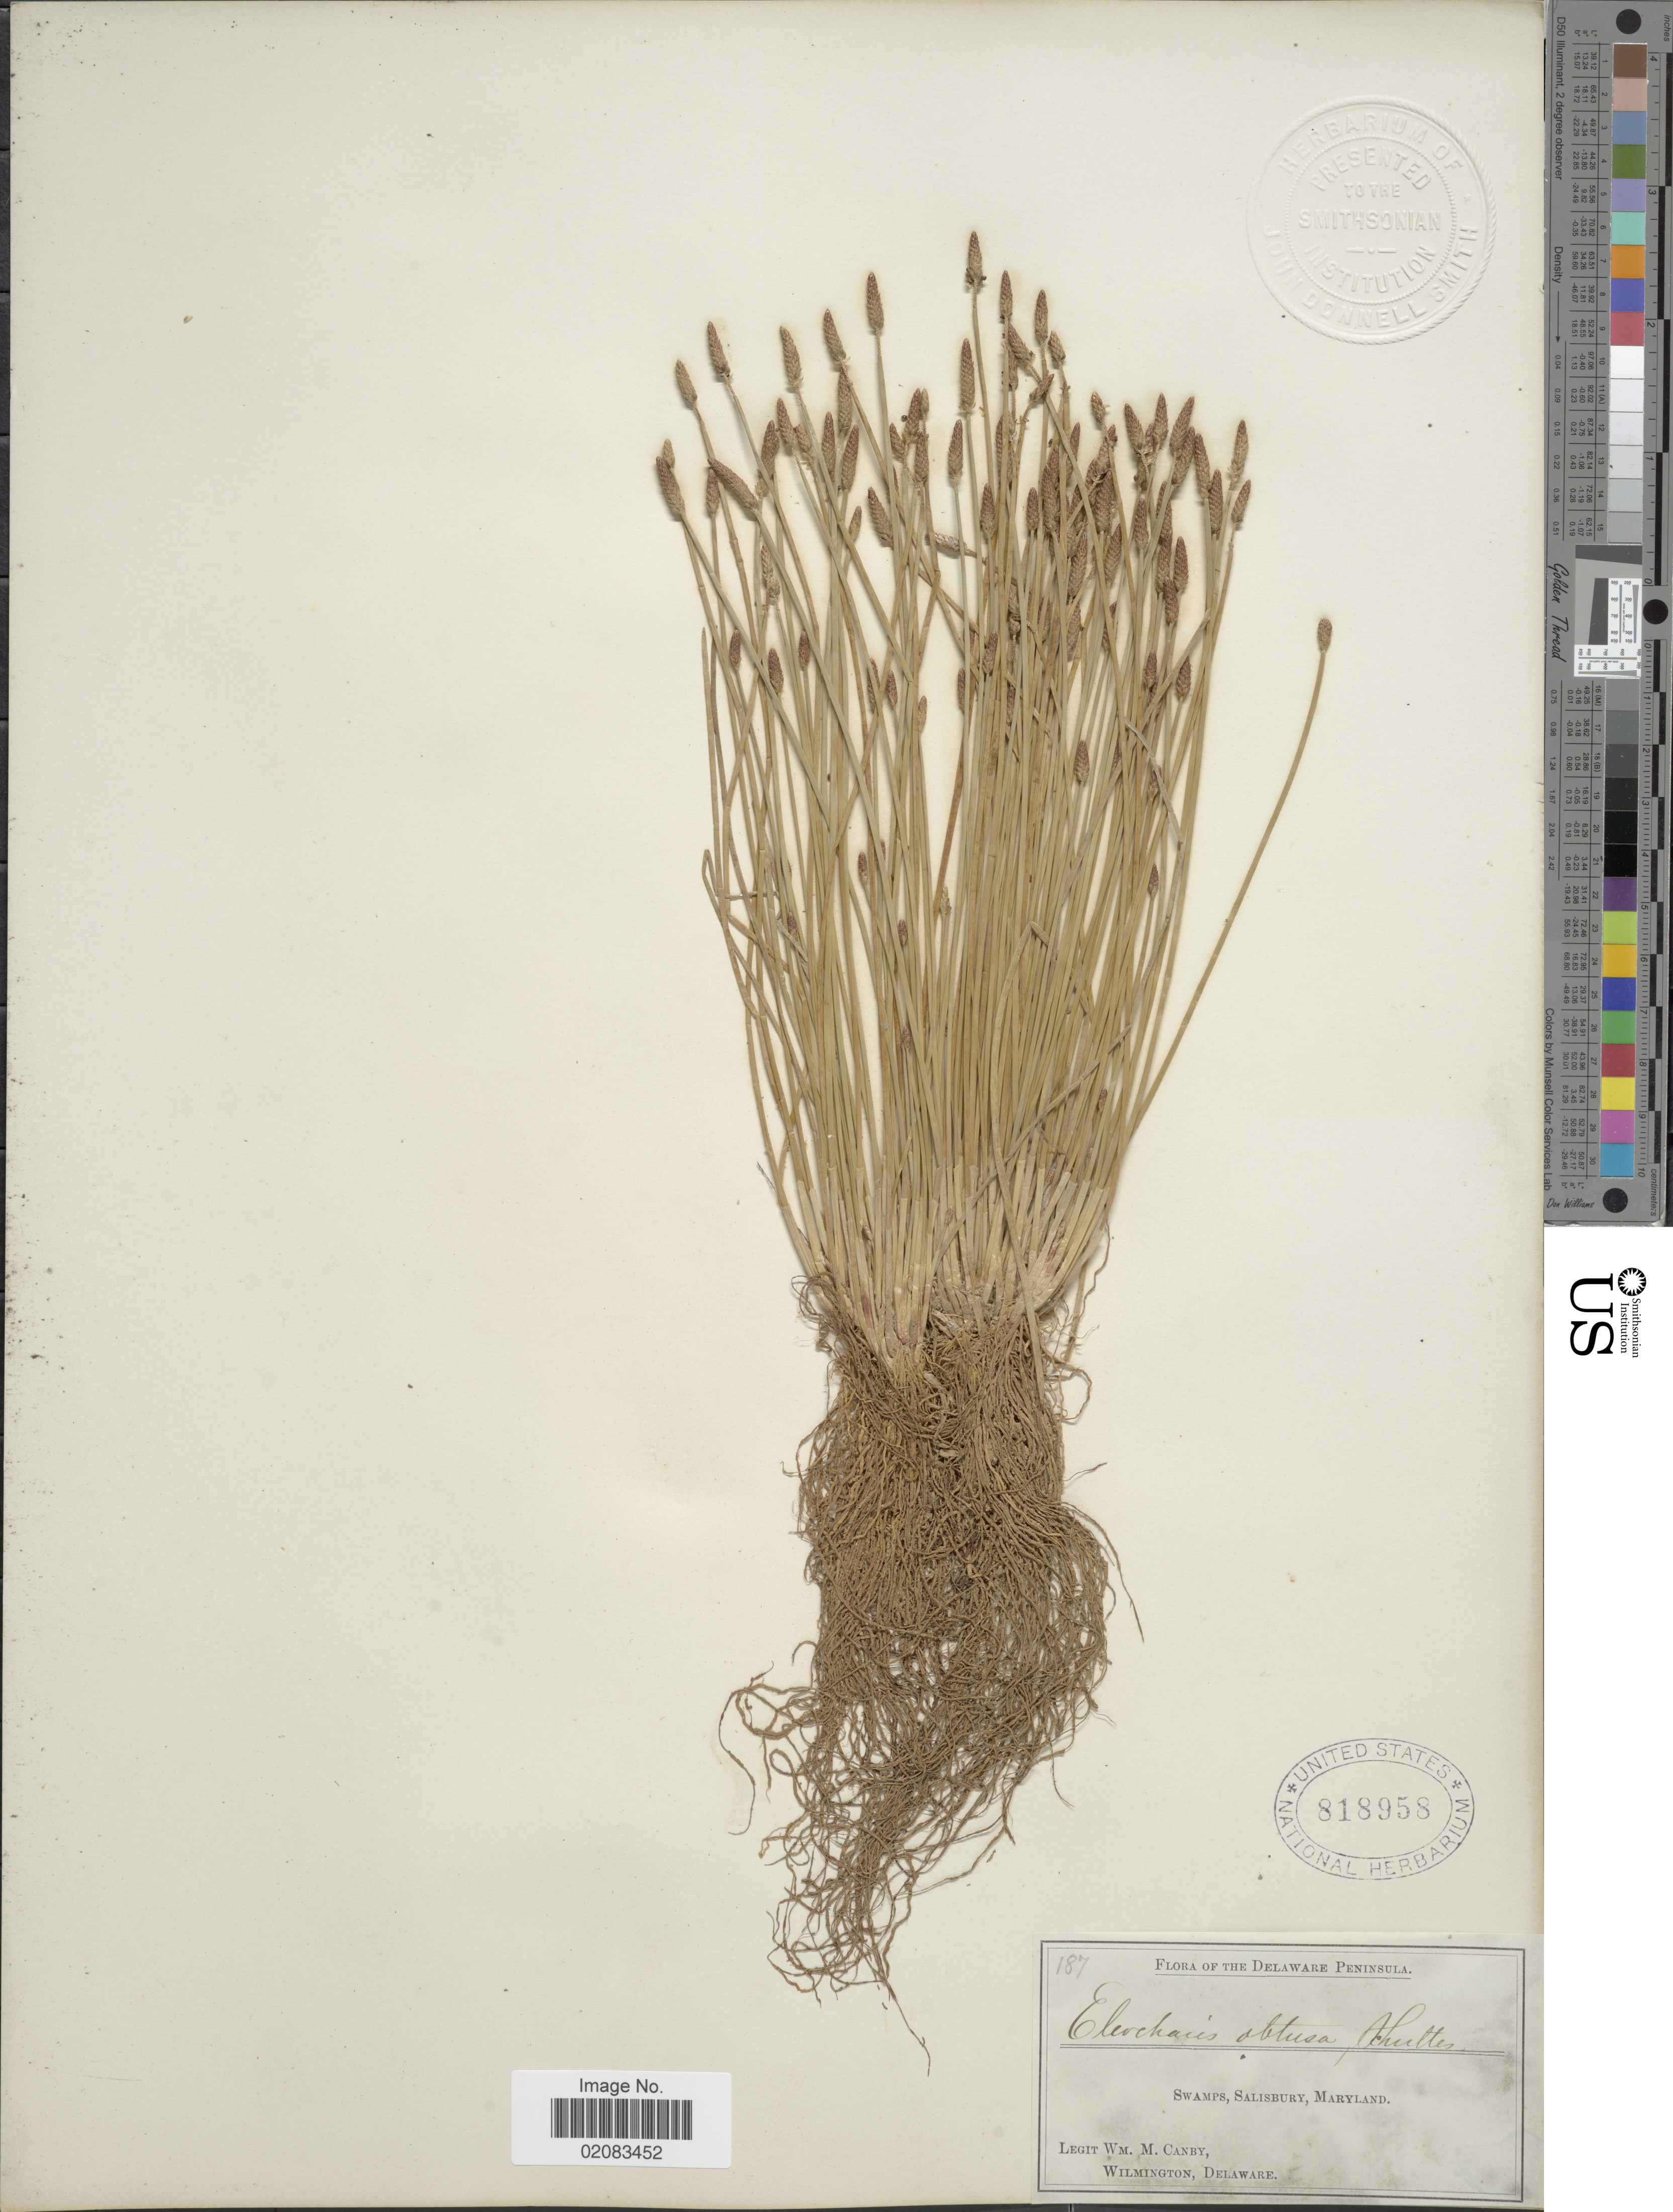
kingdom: Plantae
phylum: Tracheophyta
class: Liliopsida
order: Poales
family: Cyperaceae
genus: Eleocharis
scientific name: Eleocharis obtusa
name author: (Willd.) Schult.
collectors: W. M. Canby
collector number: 187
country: United States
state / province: Maryland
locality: The Delaware Peninsula, Swamps, Salisbury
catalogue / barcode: US 818958